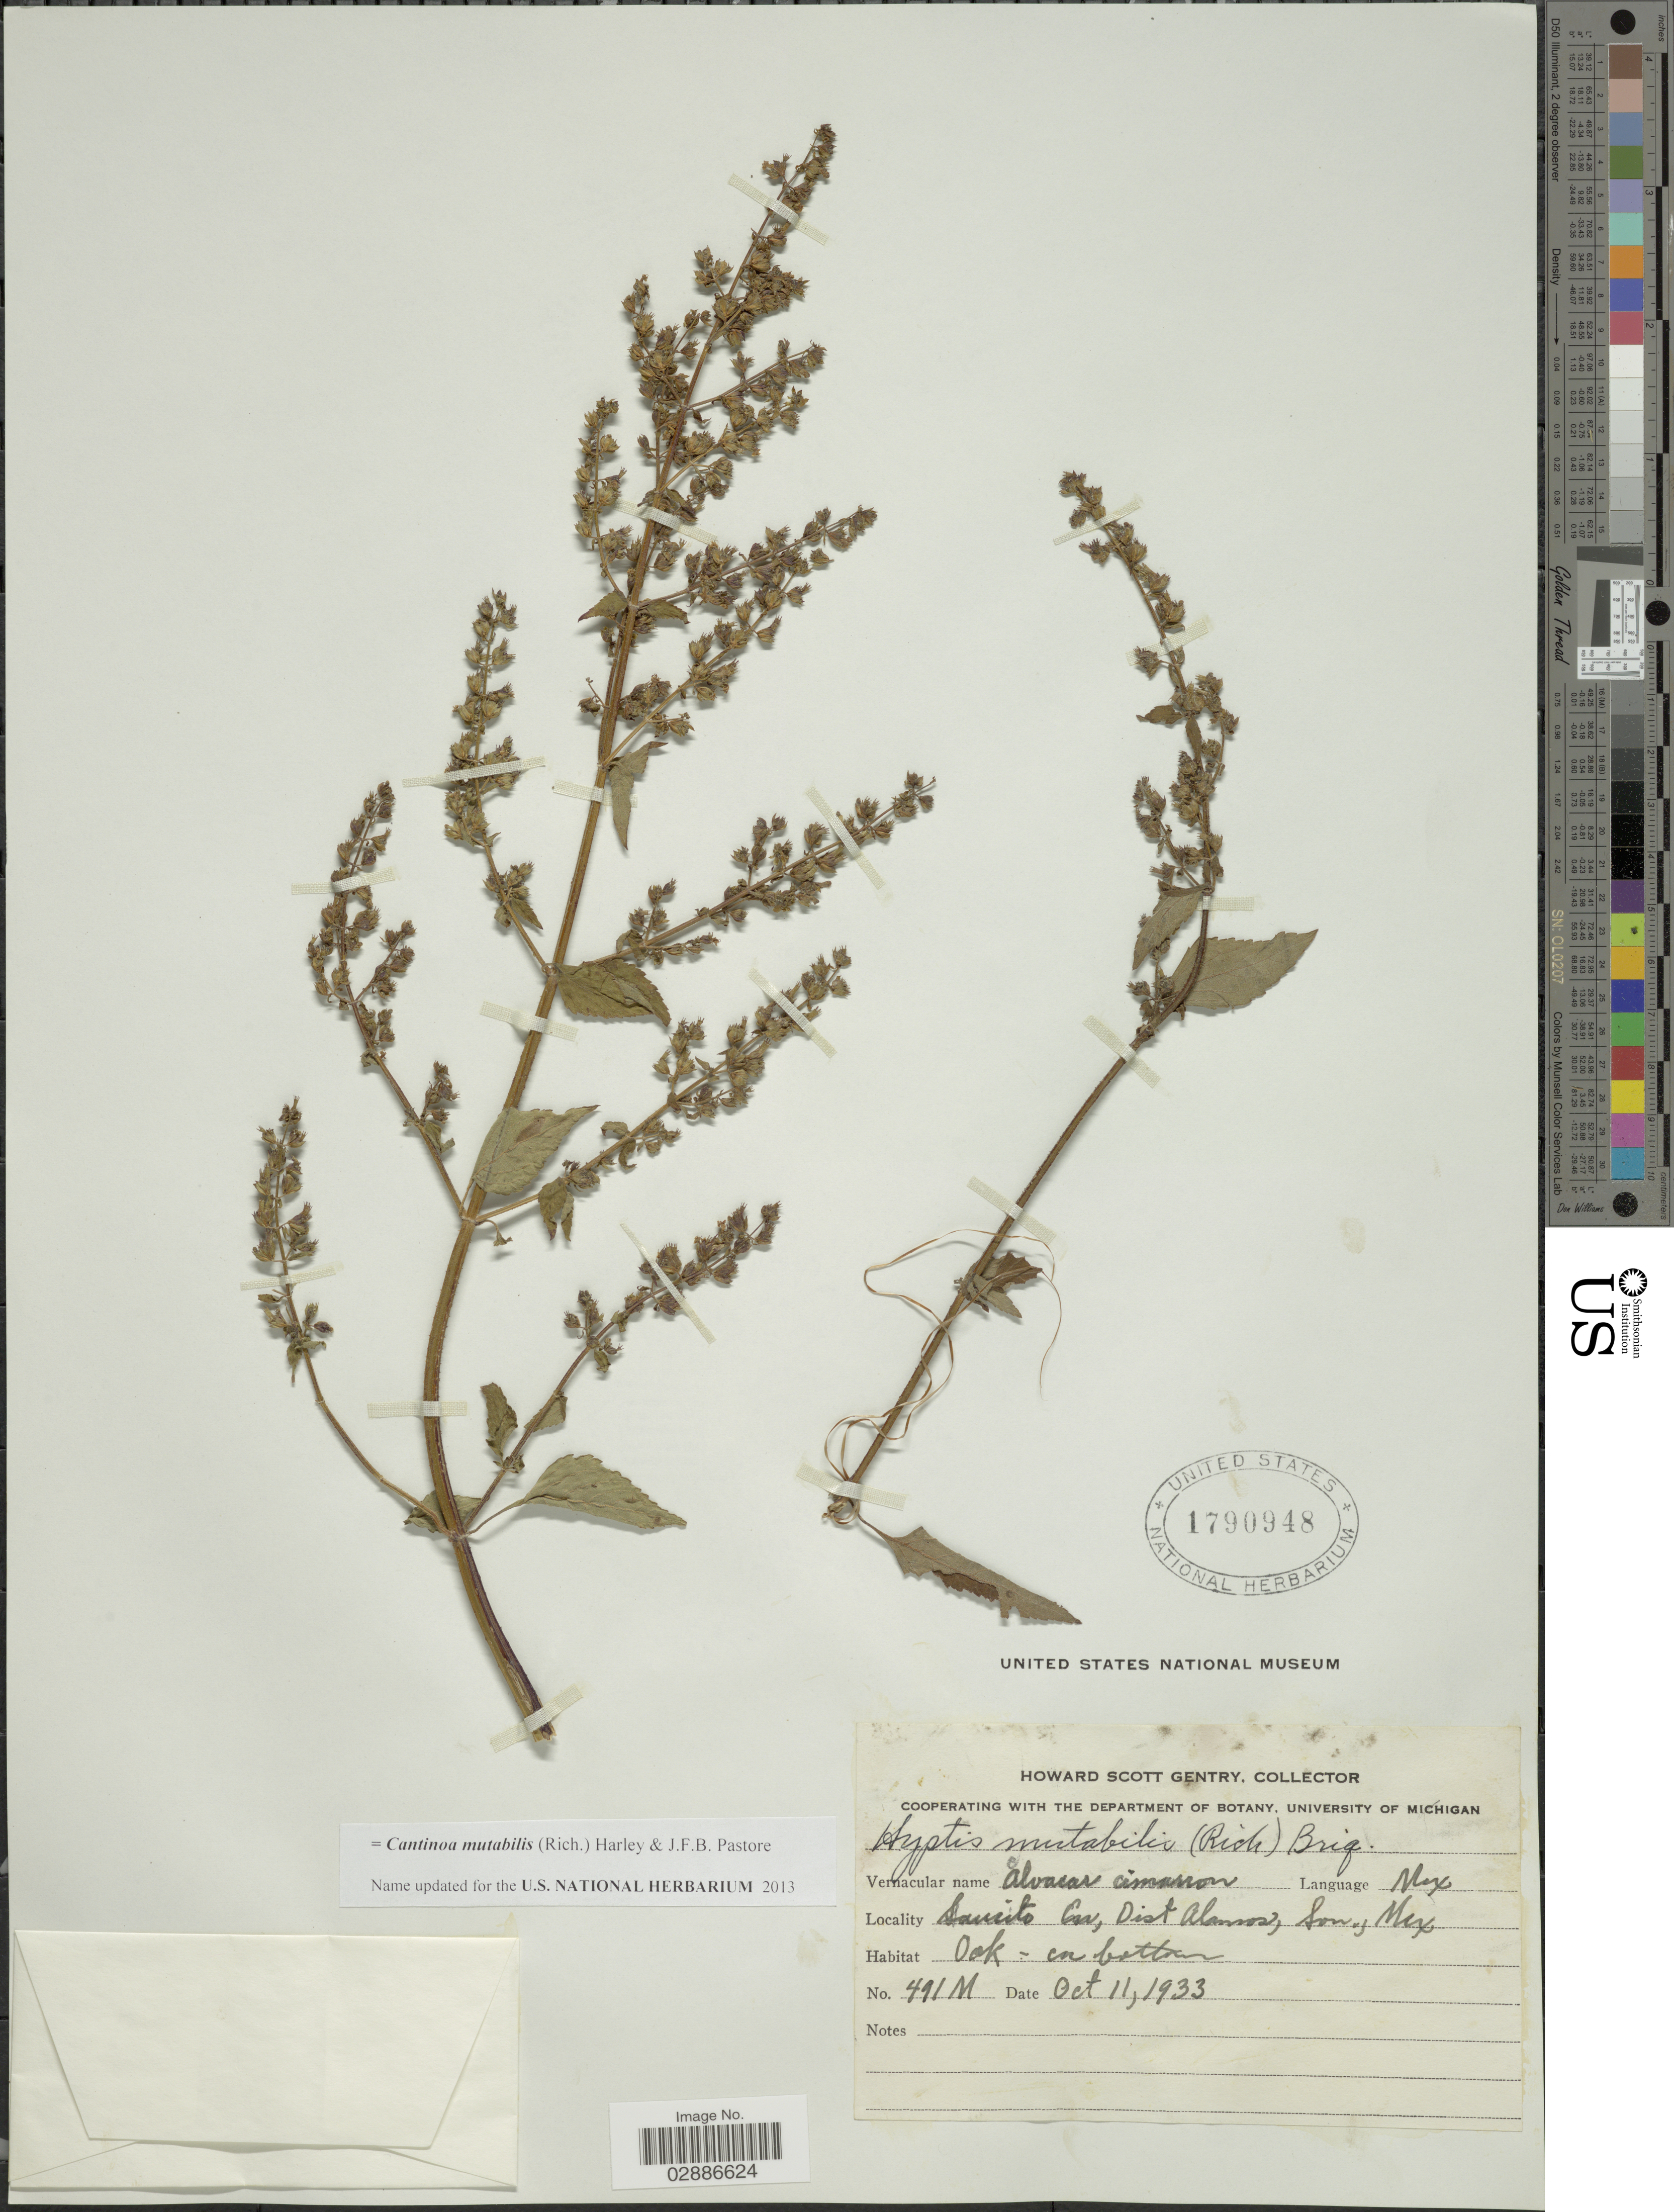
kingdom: Plantae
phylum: Tracheophyta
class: Magnoliopsida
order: Lamiales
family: Lamiaceae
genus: Cantinoa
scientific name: Cantinoa mutabilis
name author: (Epling) Harley & J.F.B. Pastore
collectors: H. S. Gentry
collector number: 491 M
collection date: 1933-10-11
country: Mexico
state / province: Sonora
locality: Saucito Cn, Dist Alamos, Son., Mex.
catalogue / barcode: US 1790948